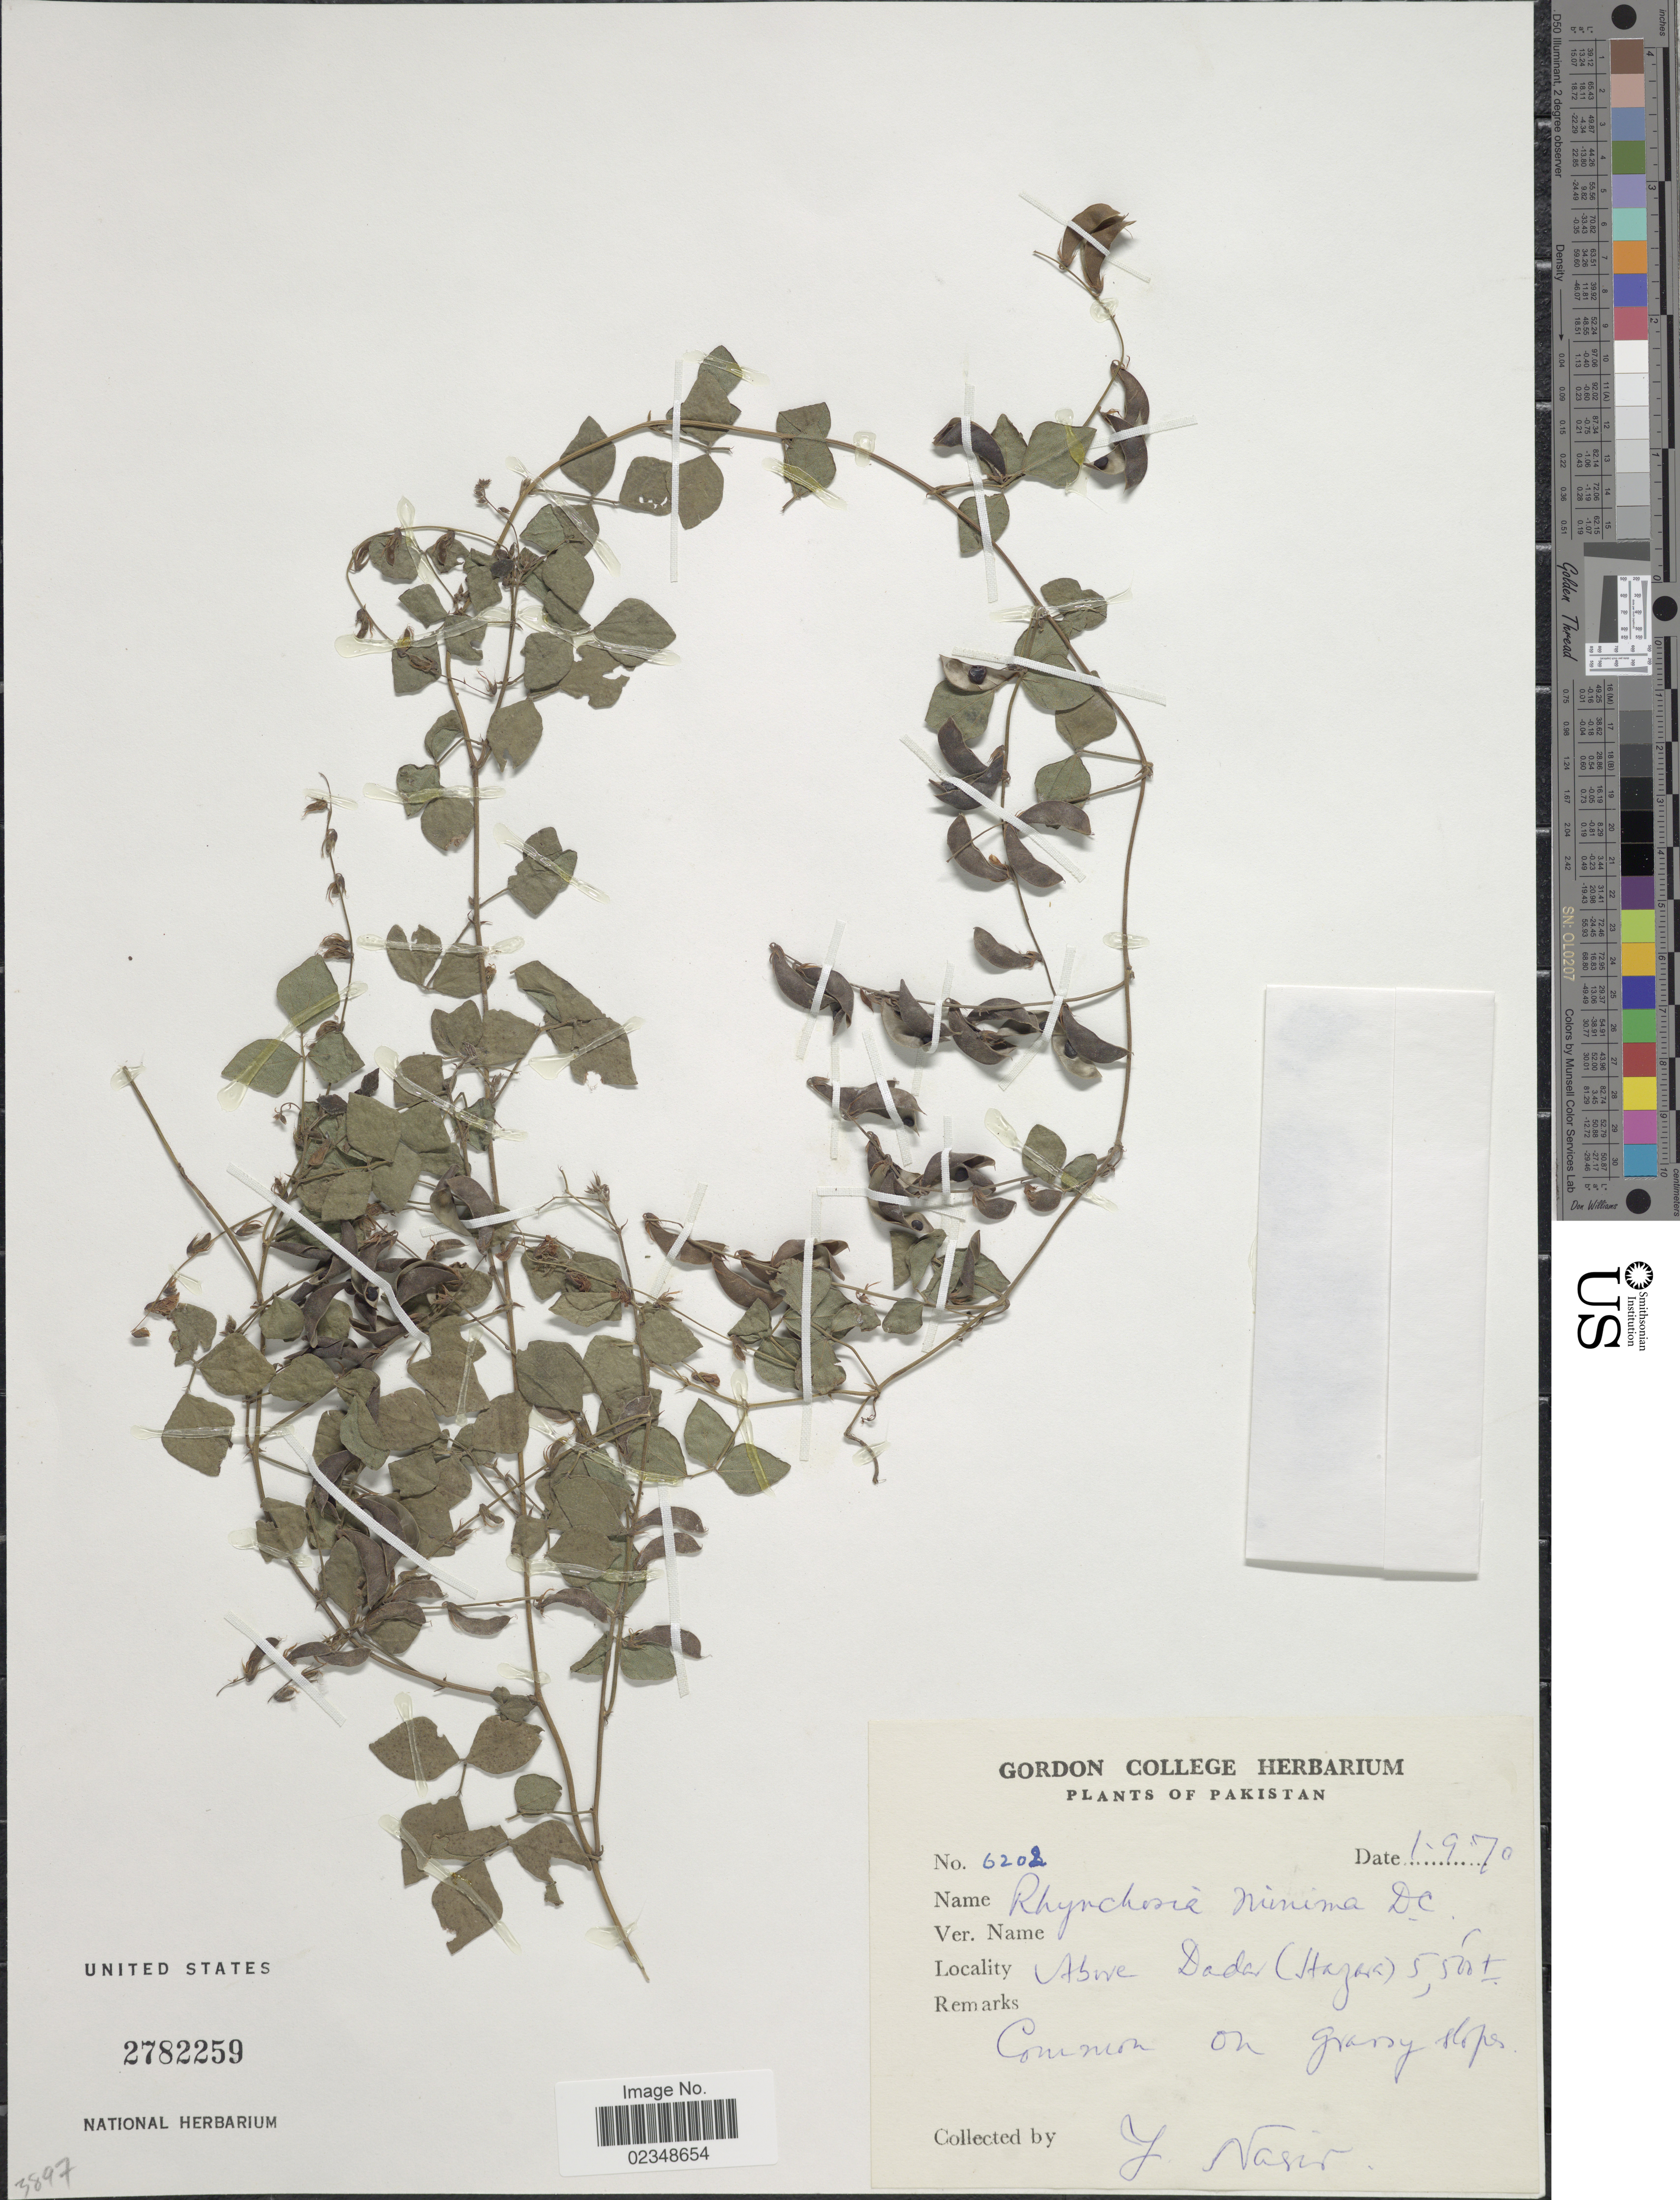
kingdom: Plantae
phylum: Tracheophyta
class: Magnoliopsida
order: Fabales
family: Fabaceae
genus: Rhynchosia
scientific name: Rhynchosia minima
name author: (L.) DC.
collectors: Y. Nasir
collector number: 6202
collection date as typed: Transcribed d/m/y: 1/9/70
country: Pakistan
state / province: Khyber Pakhtunkhwa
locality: Above Dadar (Hazara)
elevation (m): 1676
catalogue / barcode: US 2782259